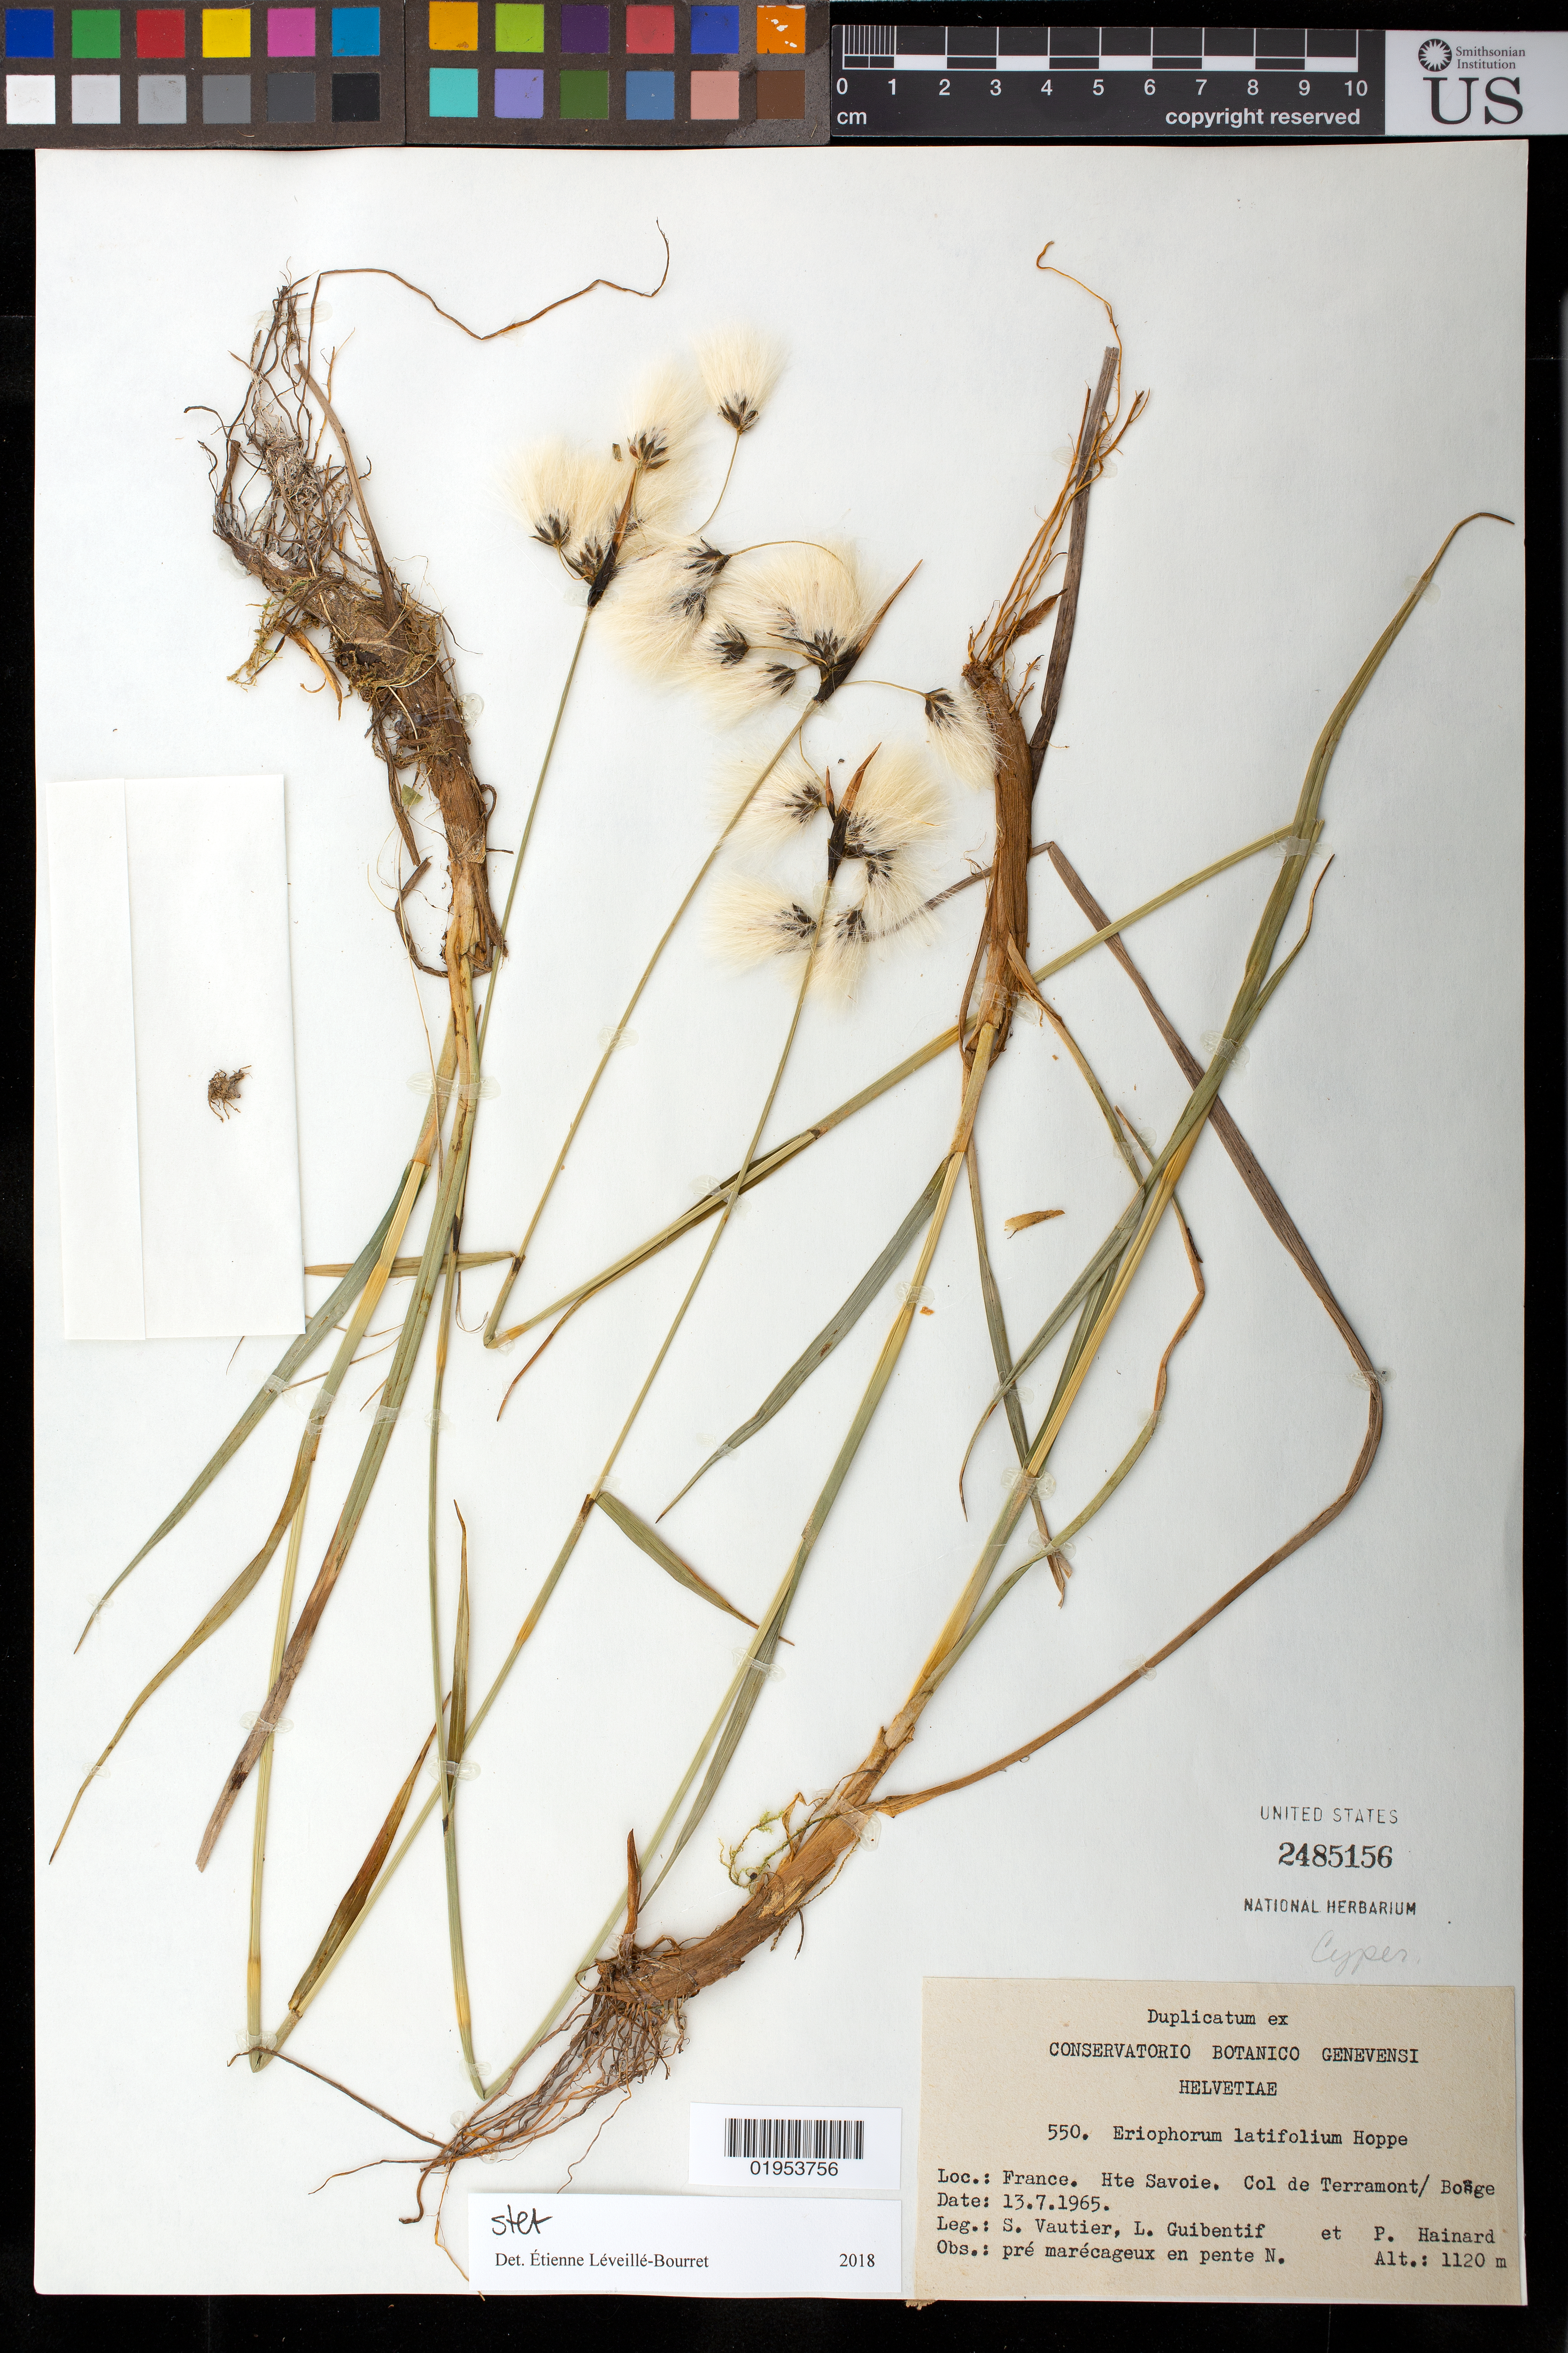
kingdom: Plantae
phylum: Tracheophyta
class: Liliopsida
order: Poales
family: Cyperaceae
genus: Eriophorum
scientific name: Eriophorum latifolium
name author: Hoppe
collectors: S. Vautier, Guibentif, L. & P. Hainard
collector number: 550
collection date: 1965-07-13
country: France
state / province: Auvergne-Rhône-Alpes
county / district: Haute-Savoie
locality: Col de Terramont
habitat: Swampy meadow on N facing slope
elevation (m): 1120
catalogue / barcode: US 2485156